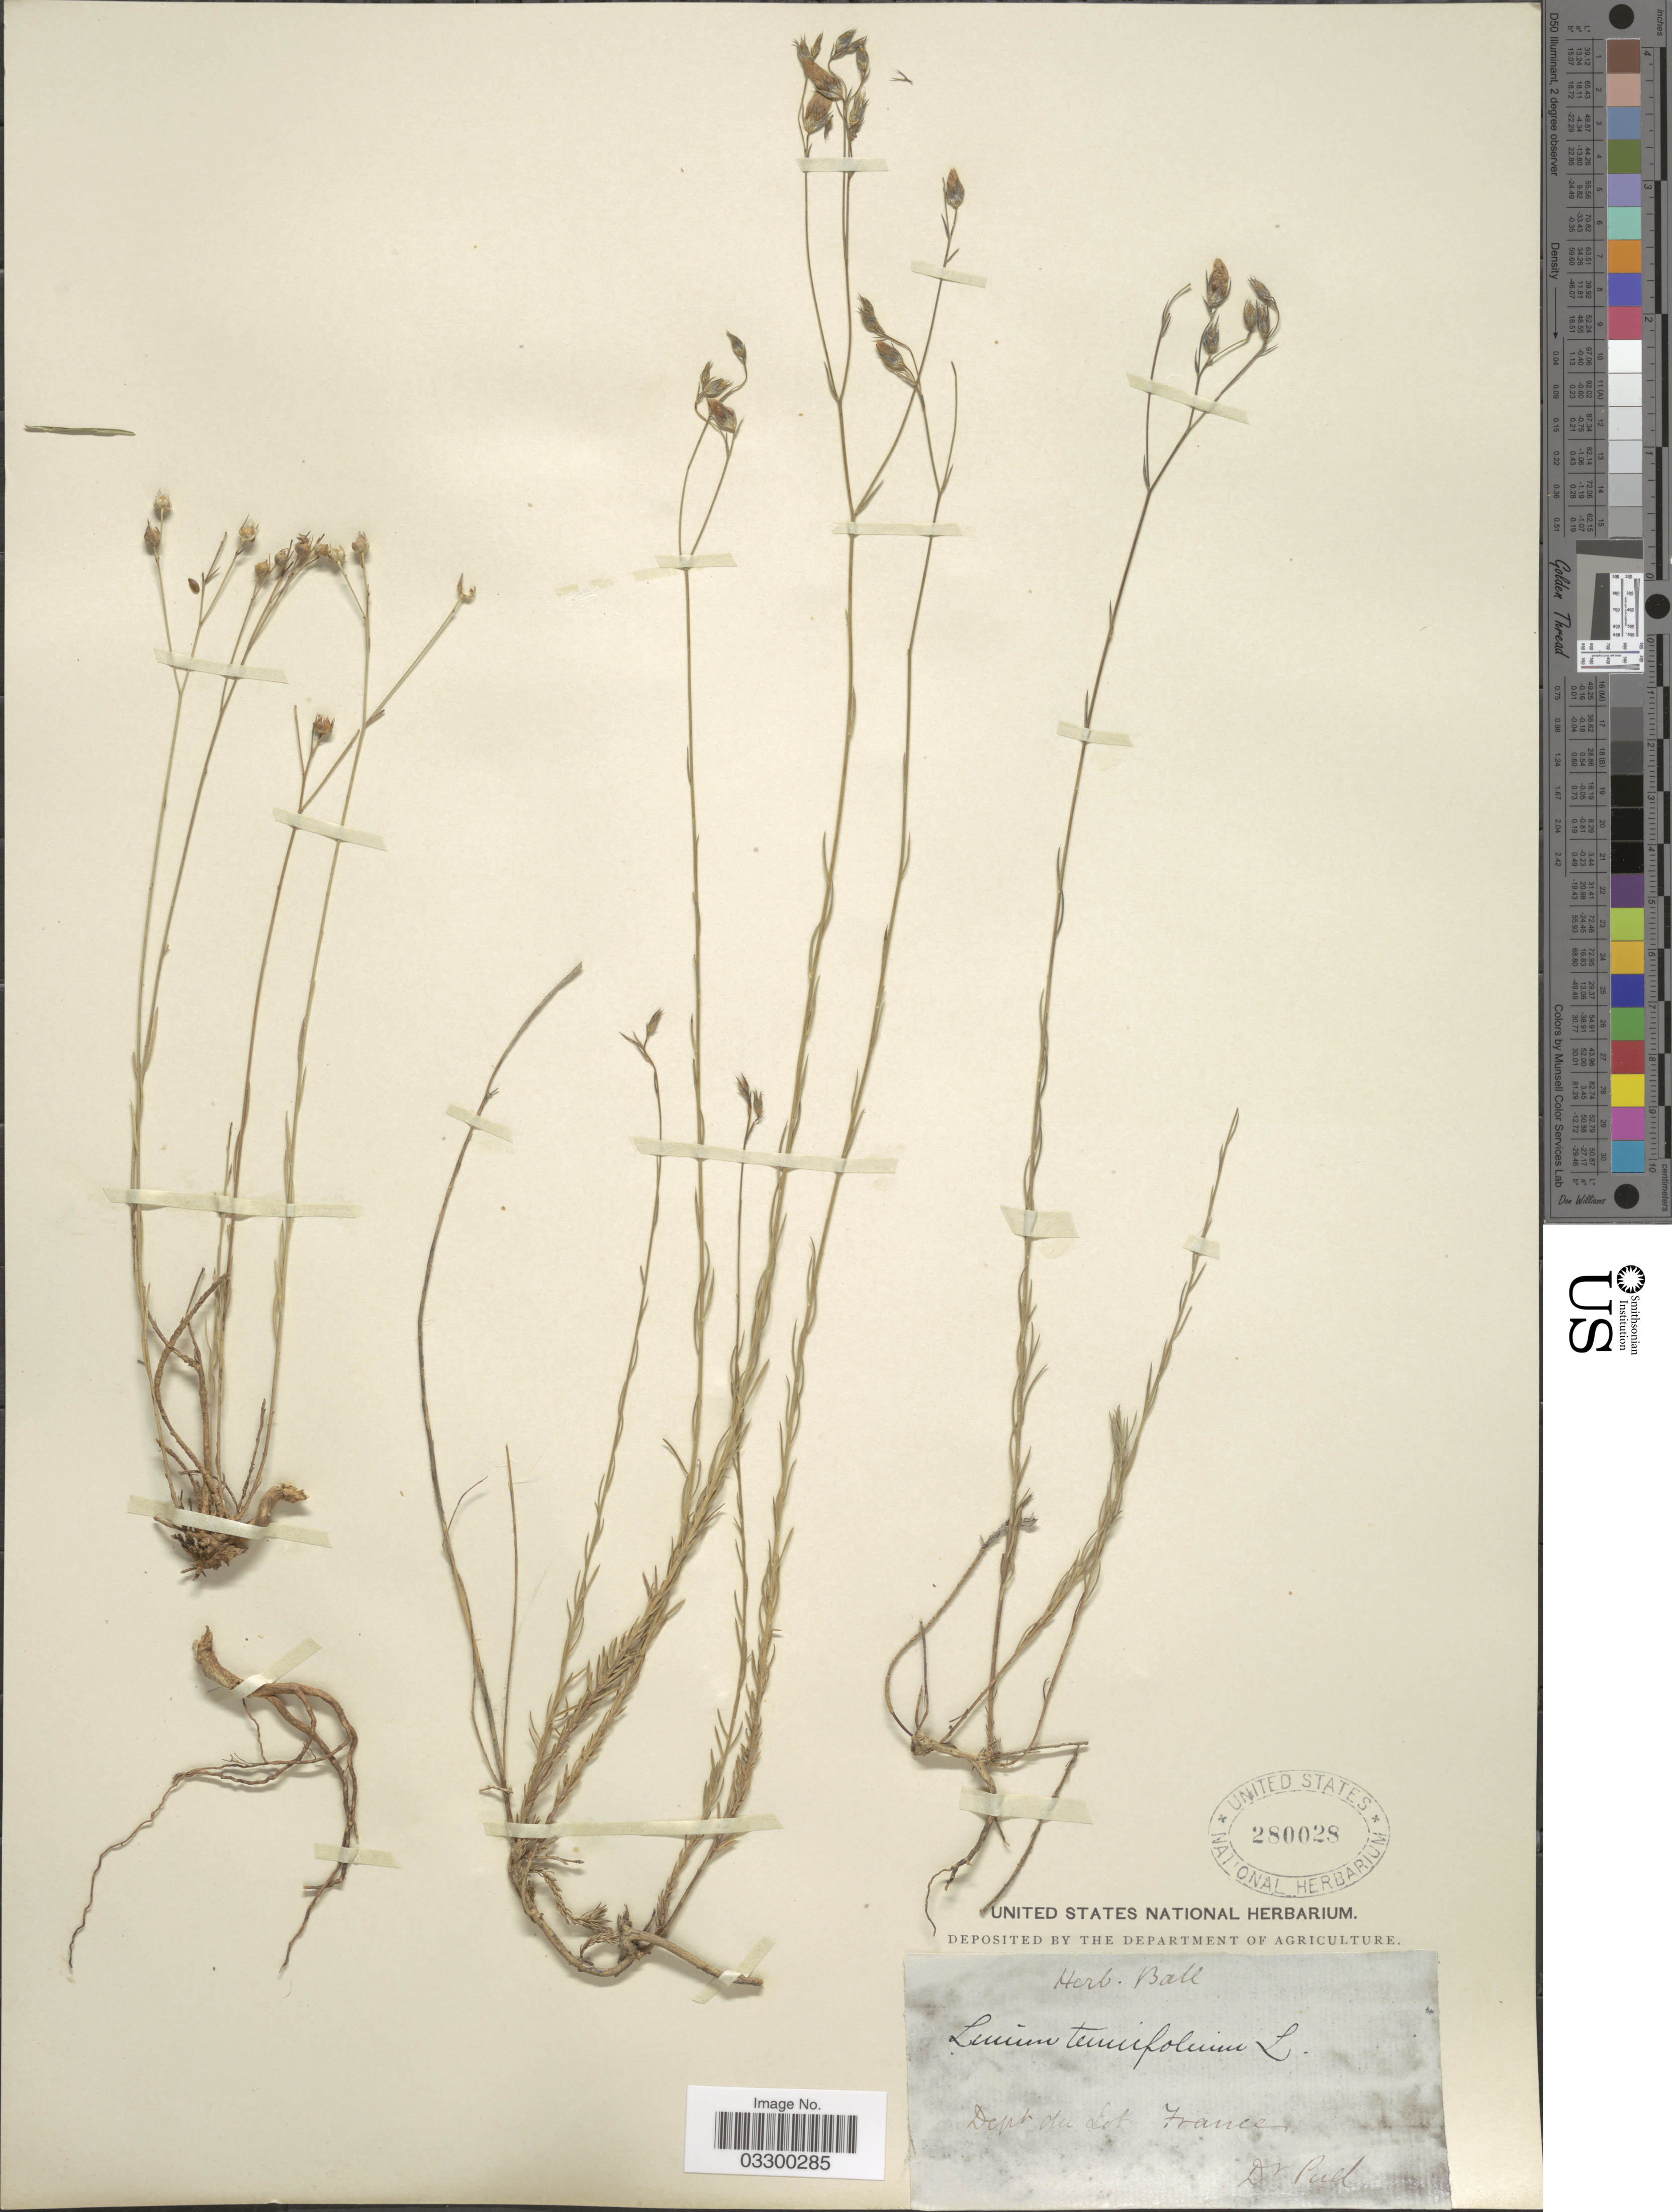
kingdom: Plantae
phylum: Tracheophyta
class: Magnoliopsida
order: Malpighiales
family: Linaceae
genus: Linum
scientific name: Linum tenuifolium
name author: L.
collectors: Puel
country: France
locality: Dept. du Lot.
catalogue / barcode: US 280028